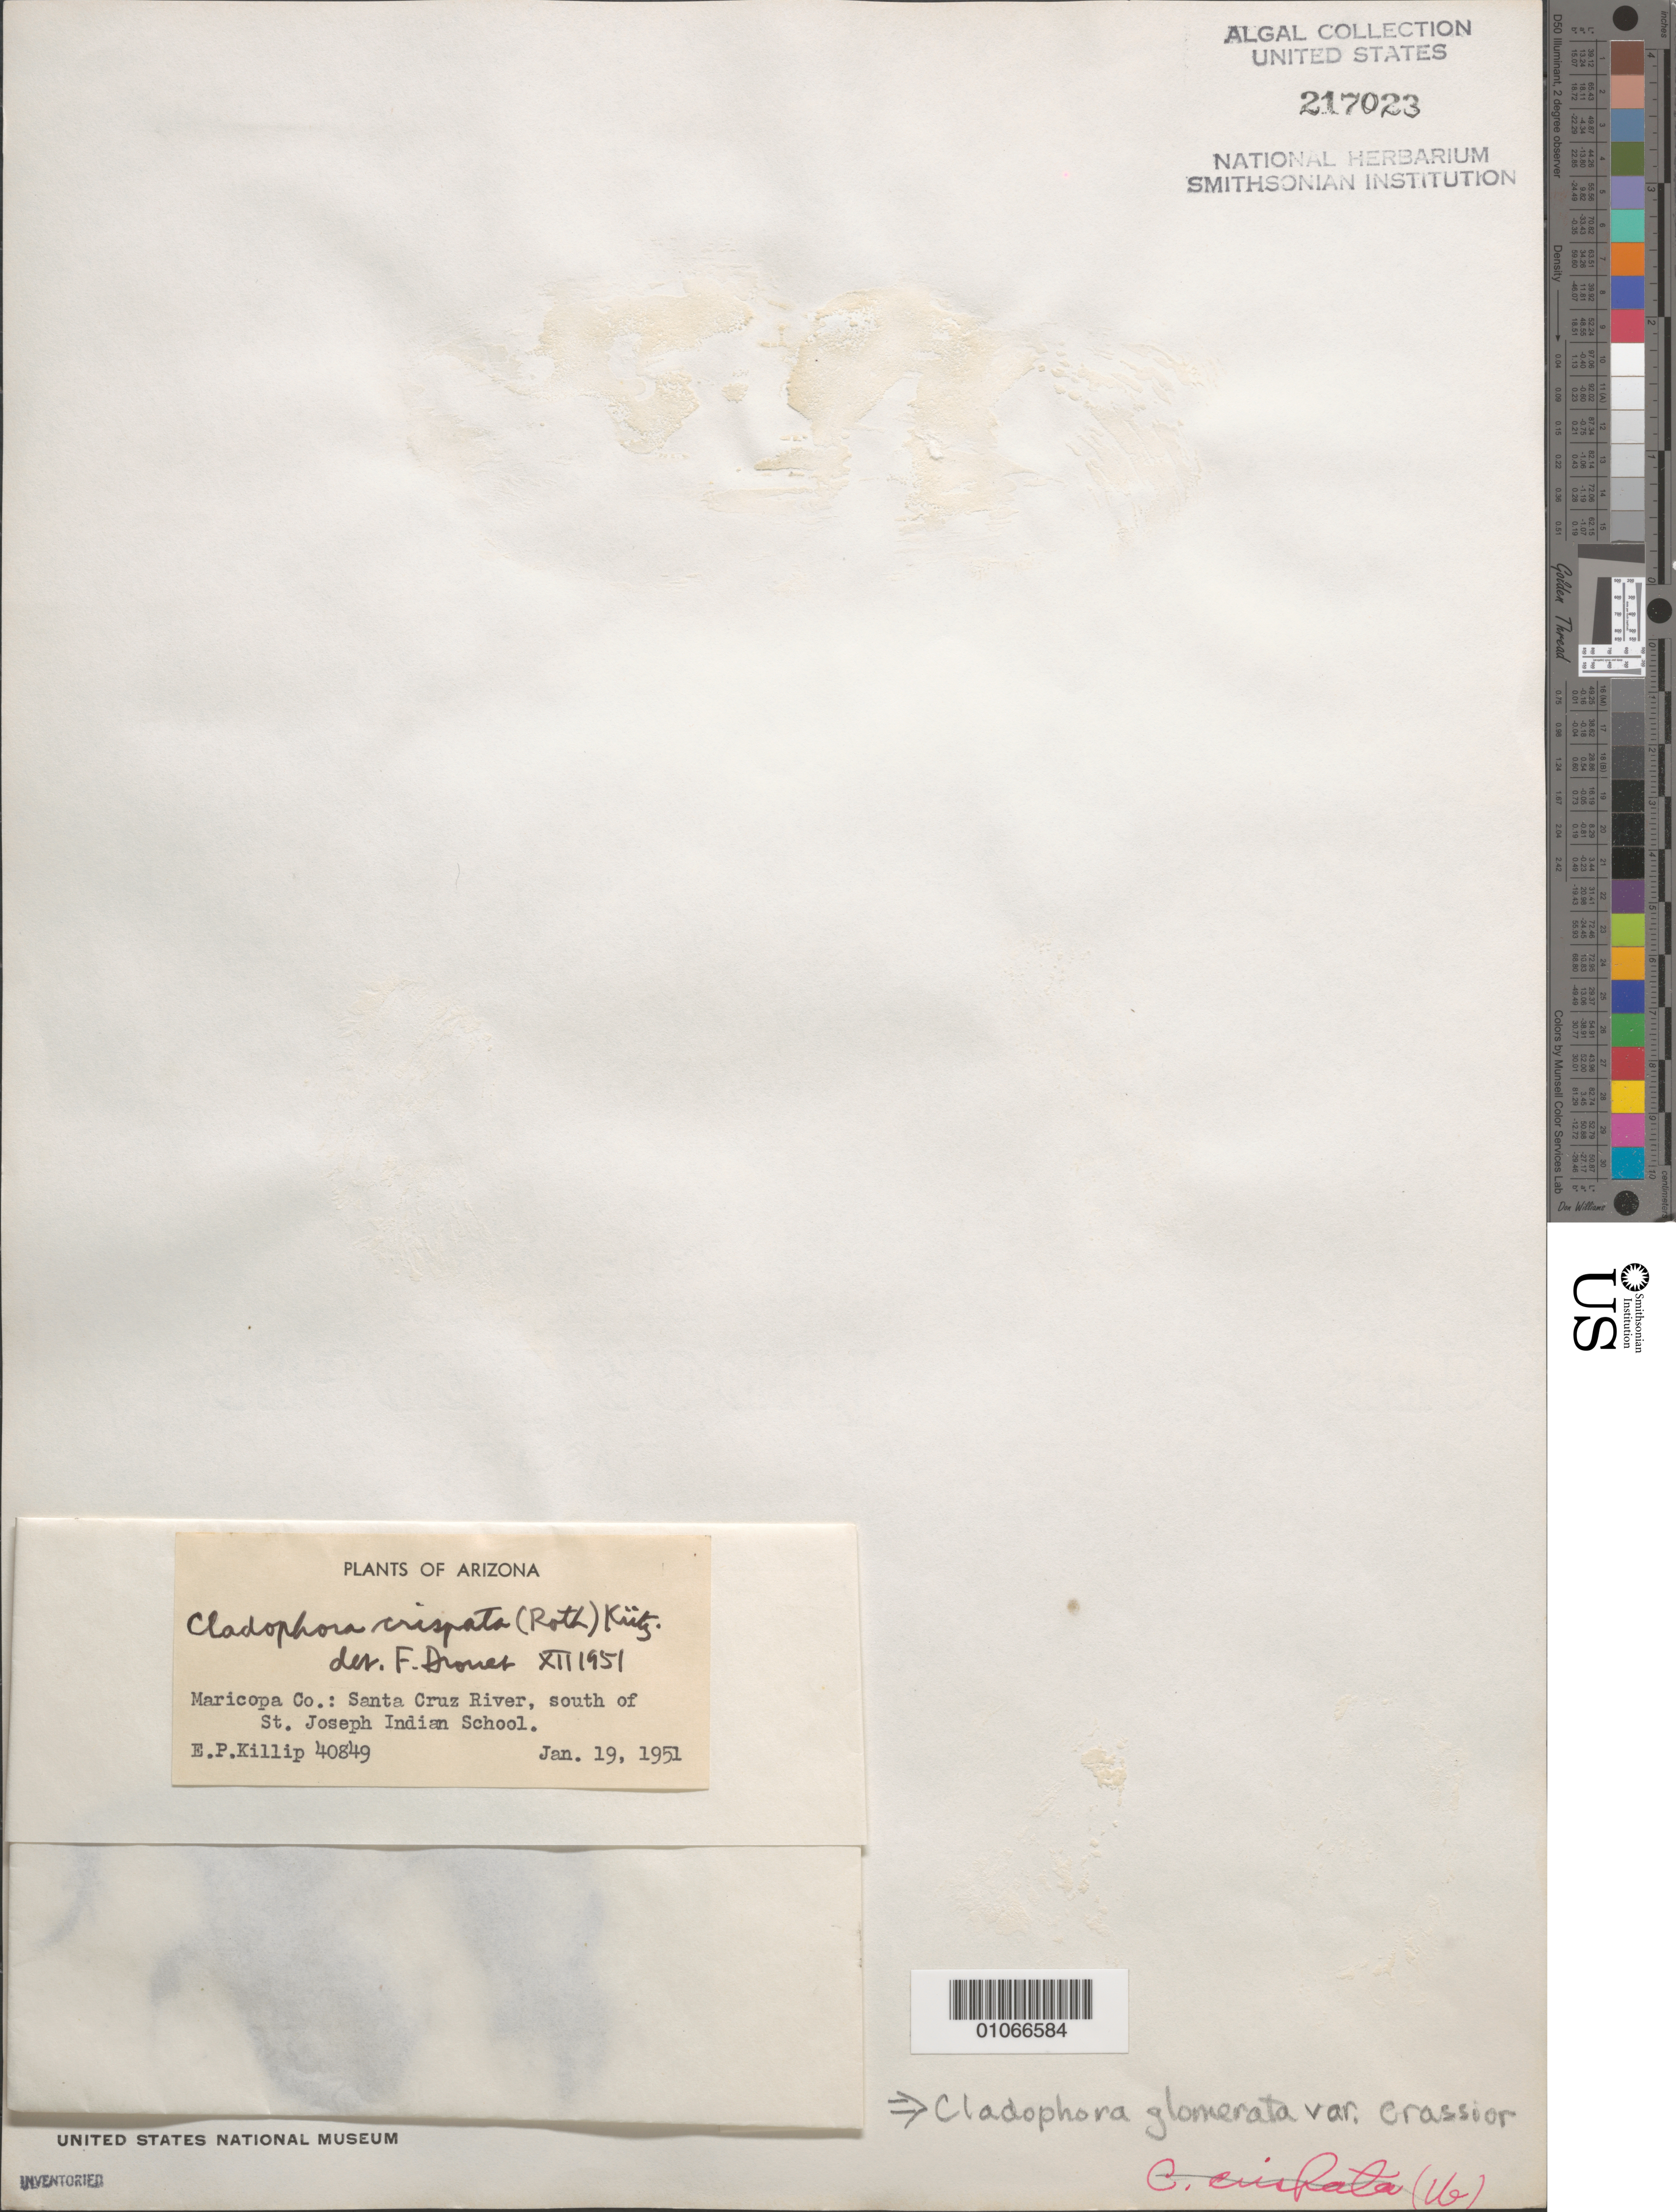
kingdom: Plantae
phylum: Chlorophyta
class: Ulvophyceae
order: Cladophorales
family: Cladophoraceae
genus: Cladophora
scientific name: Cladophora glomerata var. crassior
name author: (C. Agardh) C. Hoek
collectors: E. P. Killip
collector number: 40849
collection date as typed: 19 Jan 1951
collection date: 1951-01-19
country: United States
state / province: Arizona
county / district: Maricopa County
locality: Santa Cruz River, south of Saint Joseph Indian School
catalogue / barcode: US 217023